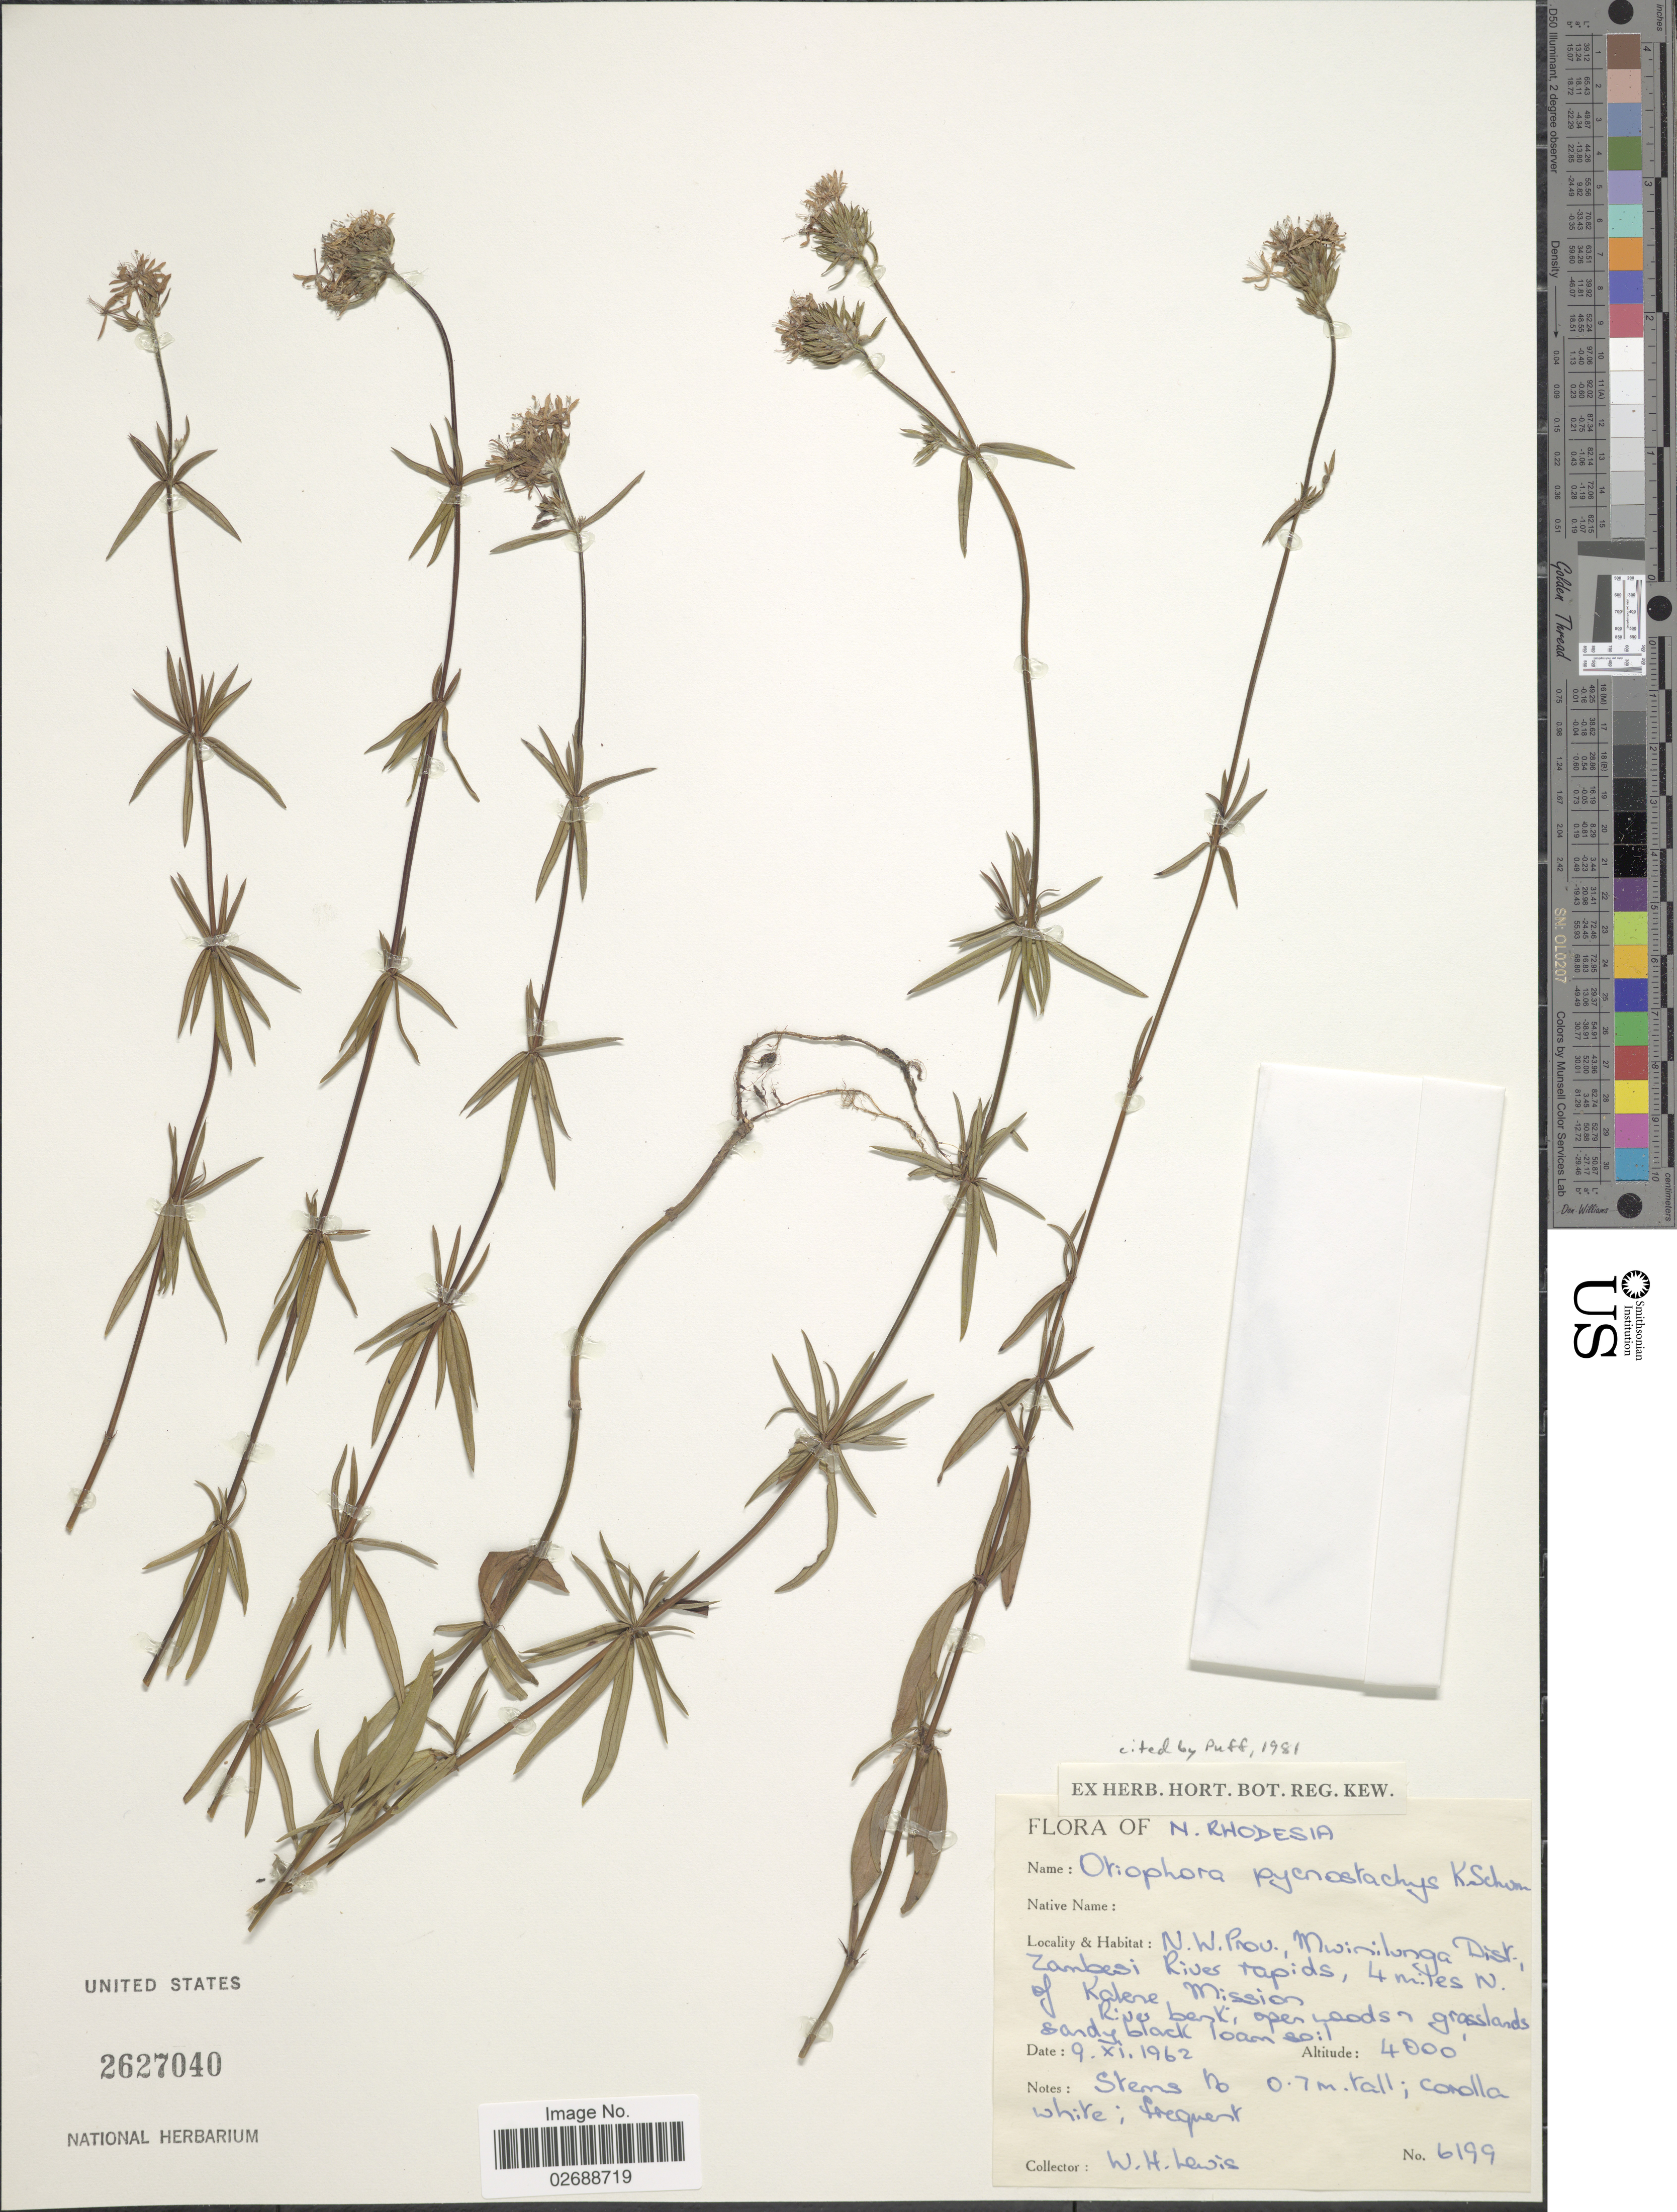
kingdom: Plantae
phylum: Tracheophyta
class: Magnoliopsida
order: Gentianales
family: Rubiaceae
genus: Otiophora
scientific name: Otiophora pycnostachys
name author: K. Schum.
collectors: W. H. Lewis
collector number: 6199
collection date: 1962-11-09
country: Zambia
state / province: North-Western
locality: N. Rhodesia. N. W. Prov. Mwinilunga Distr. Zambesi River rapids, 4 miles N of Kalene Mission. River bank.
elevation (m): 1219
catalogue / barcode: US 2627040